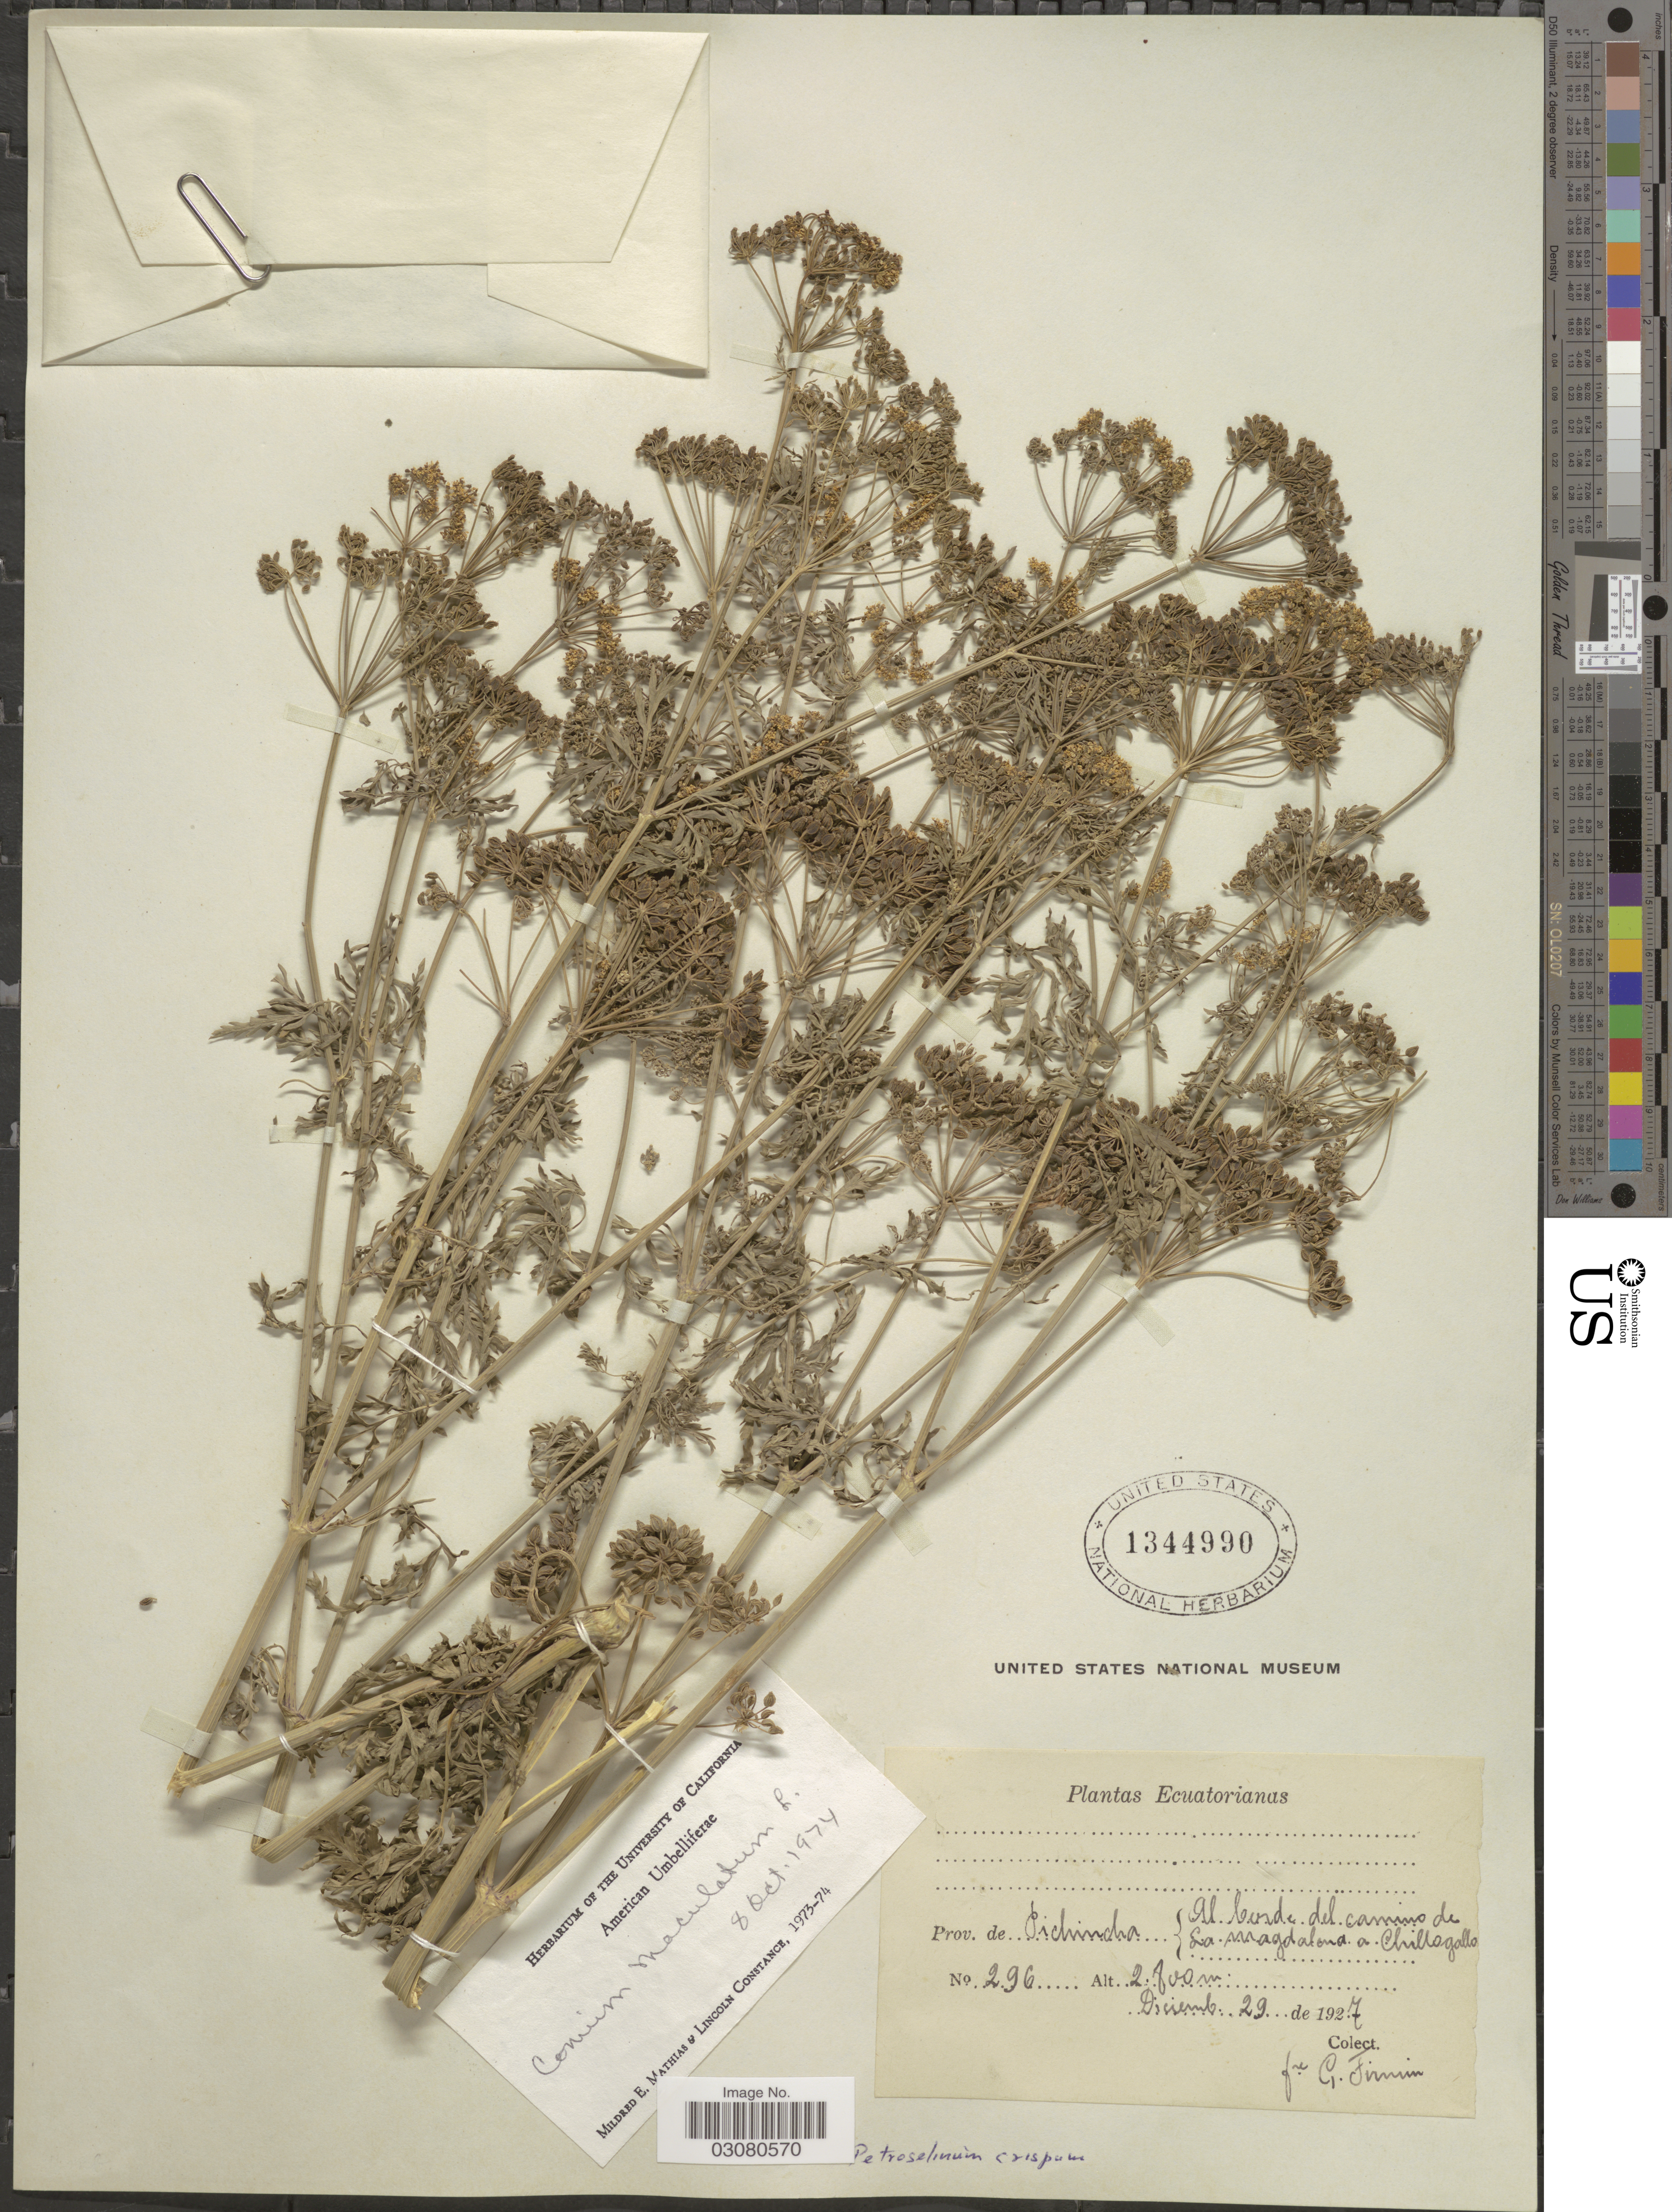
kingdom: Plantae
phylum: Tracheophyta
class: Magnoliopsida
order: Apiales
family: Apiaceae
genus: Conium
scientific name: Conium maculatum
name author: L.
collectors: F. Firmin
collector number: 296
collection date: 1927-12-29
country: Ecuador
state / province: Pichincha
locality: Al borde del camino de La Magdalena a Chillogallo.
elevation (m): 2800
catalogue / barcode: US 1344990